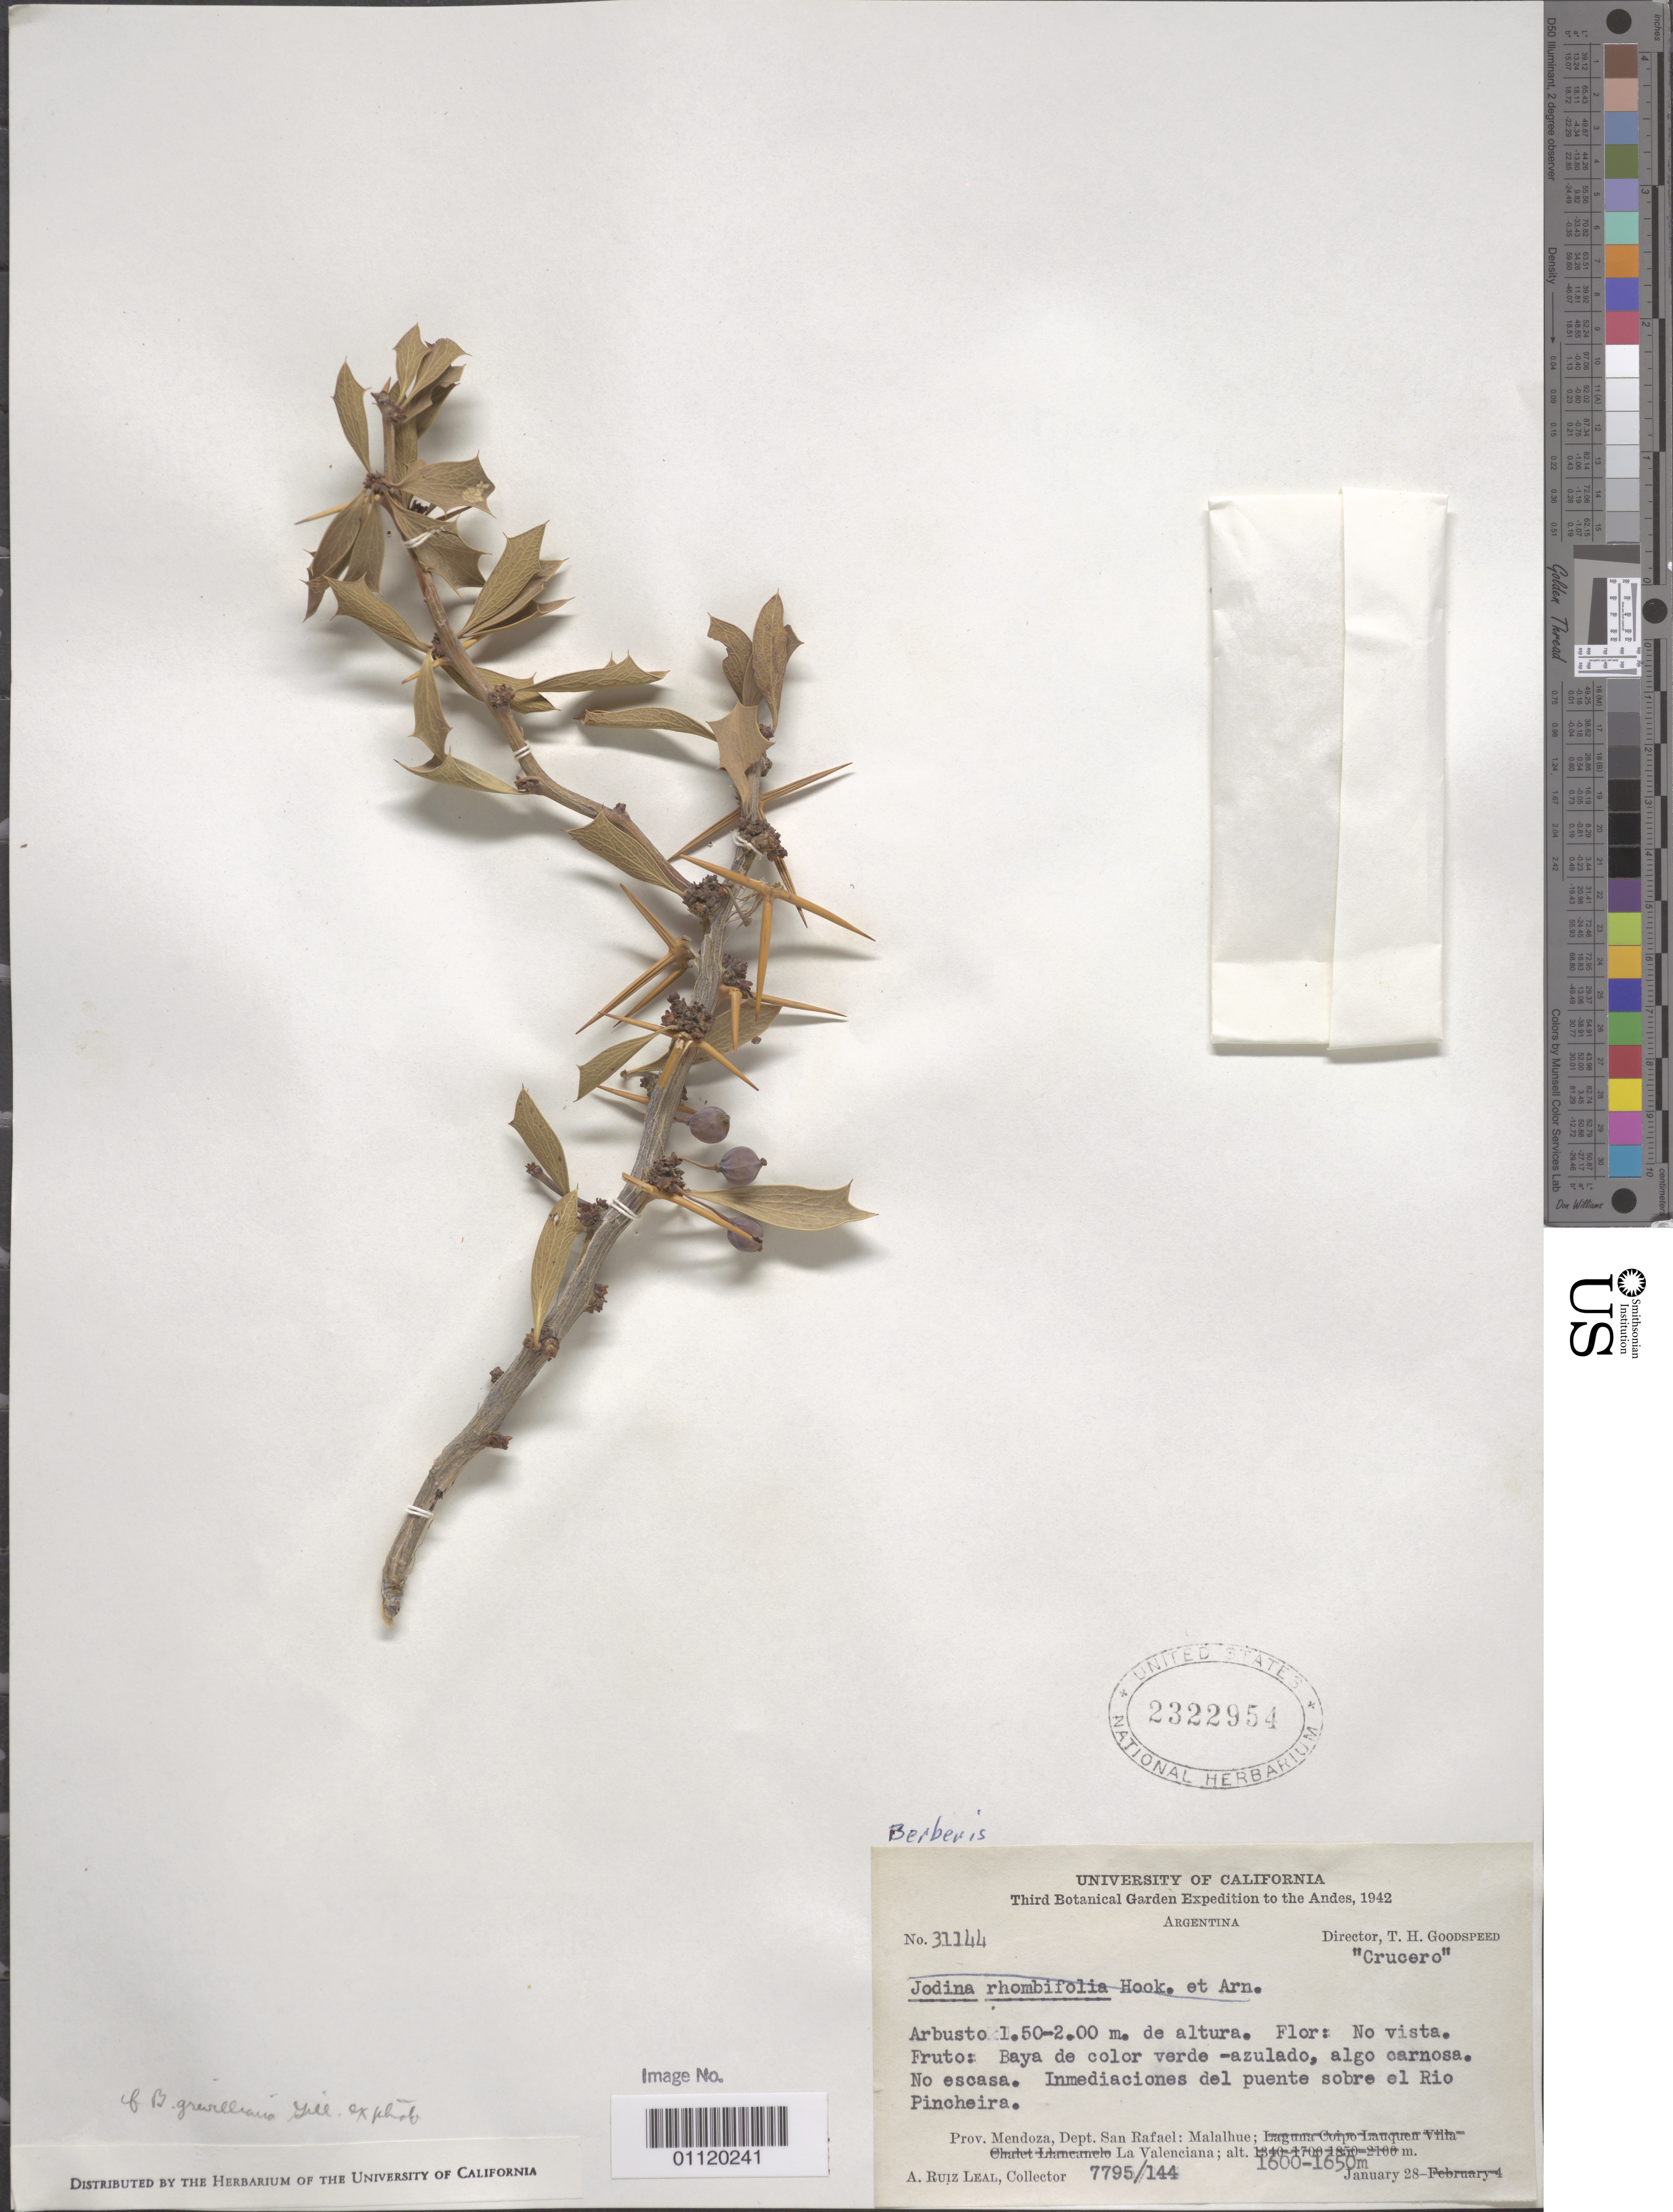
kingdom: Plantae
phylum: Tracheophyta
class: Magnoliopsida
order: Ranunculales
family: Berberidaceae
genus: Berberis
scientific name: Berberis sp.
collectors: A. R. Leal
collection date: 1942-01-28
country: Argentina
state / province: Mendoza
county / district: San Rafael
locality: Malalhue; La Valenciana. Close to the bridge over the River Pincheira.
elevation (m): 1600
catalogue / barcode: US 2322954